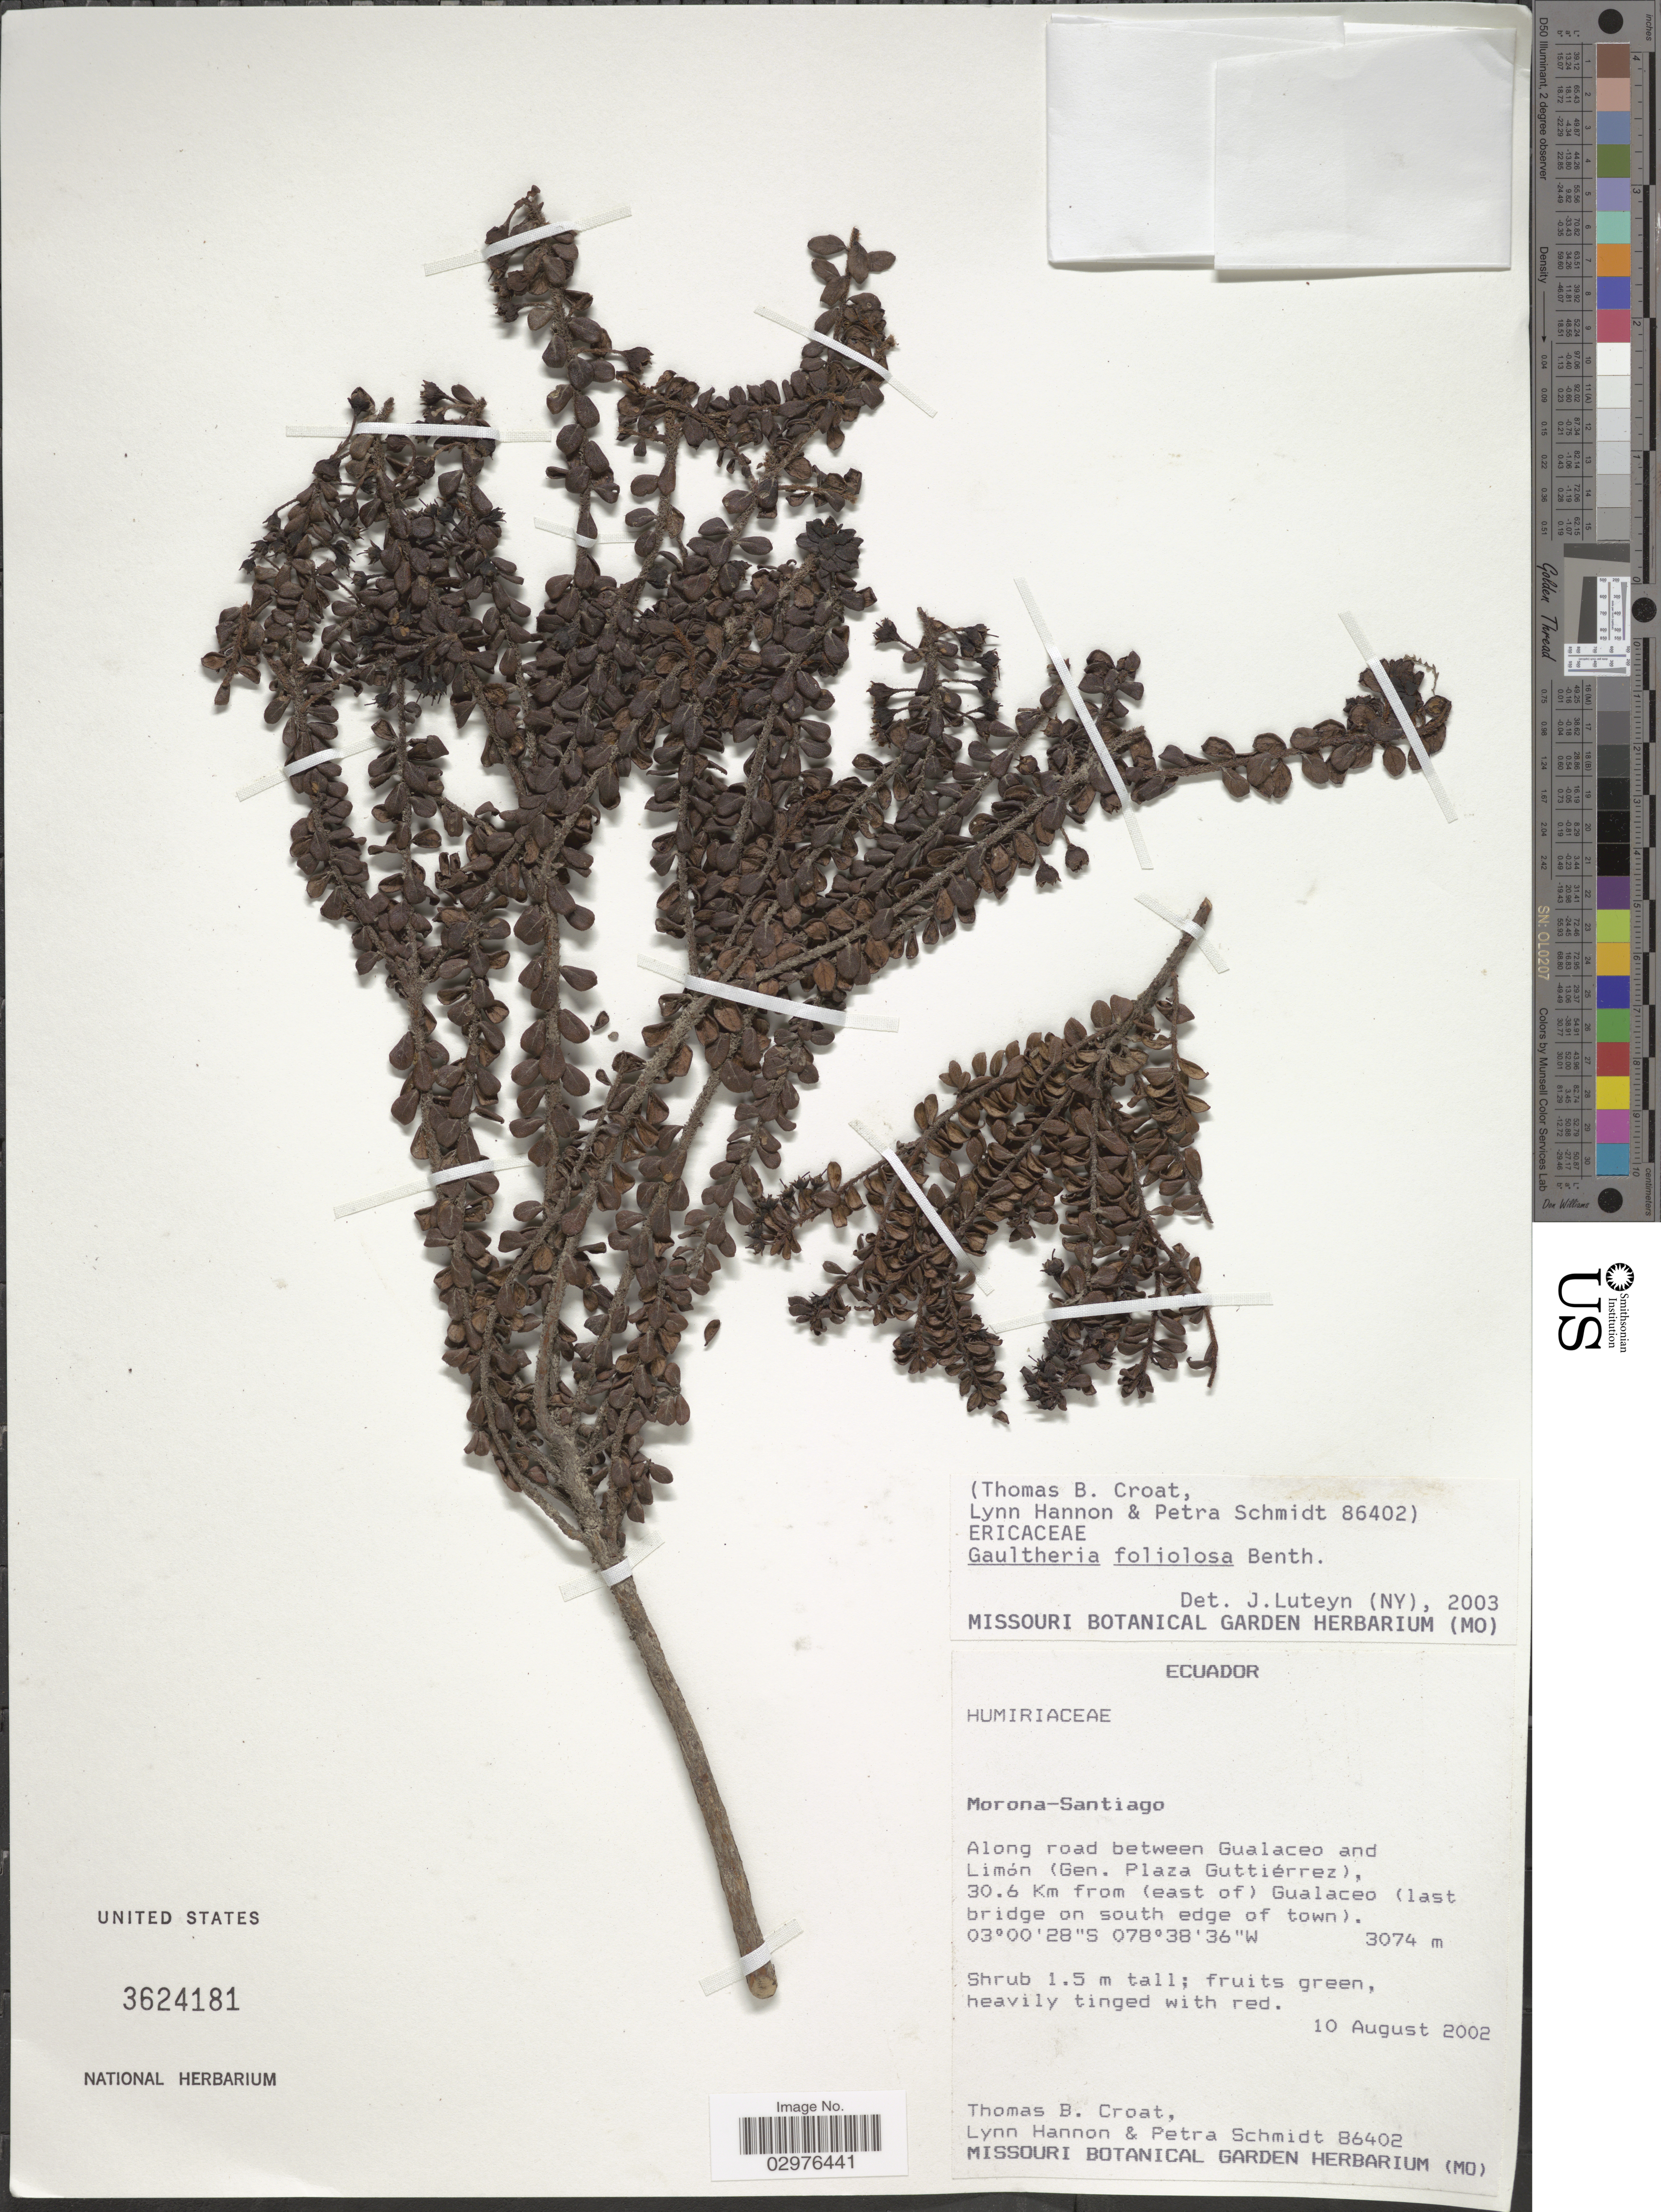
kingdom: Plantae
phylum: Tracheophyta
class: Magnoliopsida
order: Ericales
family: Ericaceae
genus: Gaultheria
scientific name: Gaultheria foliolosa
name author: Benth.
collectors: T. B. Croat, L. Hannon & P. Schmidt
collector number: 86402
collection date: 2002-08-10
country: Ecuador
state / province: Morona-Santiago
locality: Along road between Gualaceo and Limón (Gen. Plaza Guttiérrez), 30.6 Km from (east of) Gualaceo (last bridge on south edge of town).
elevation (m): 3074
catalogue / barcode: US 3624181